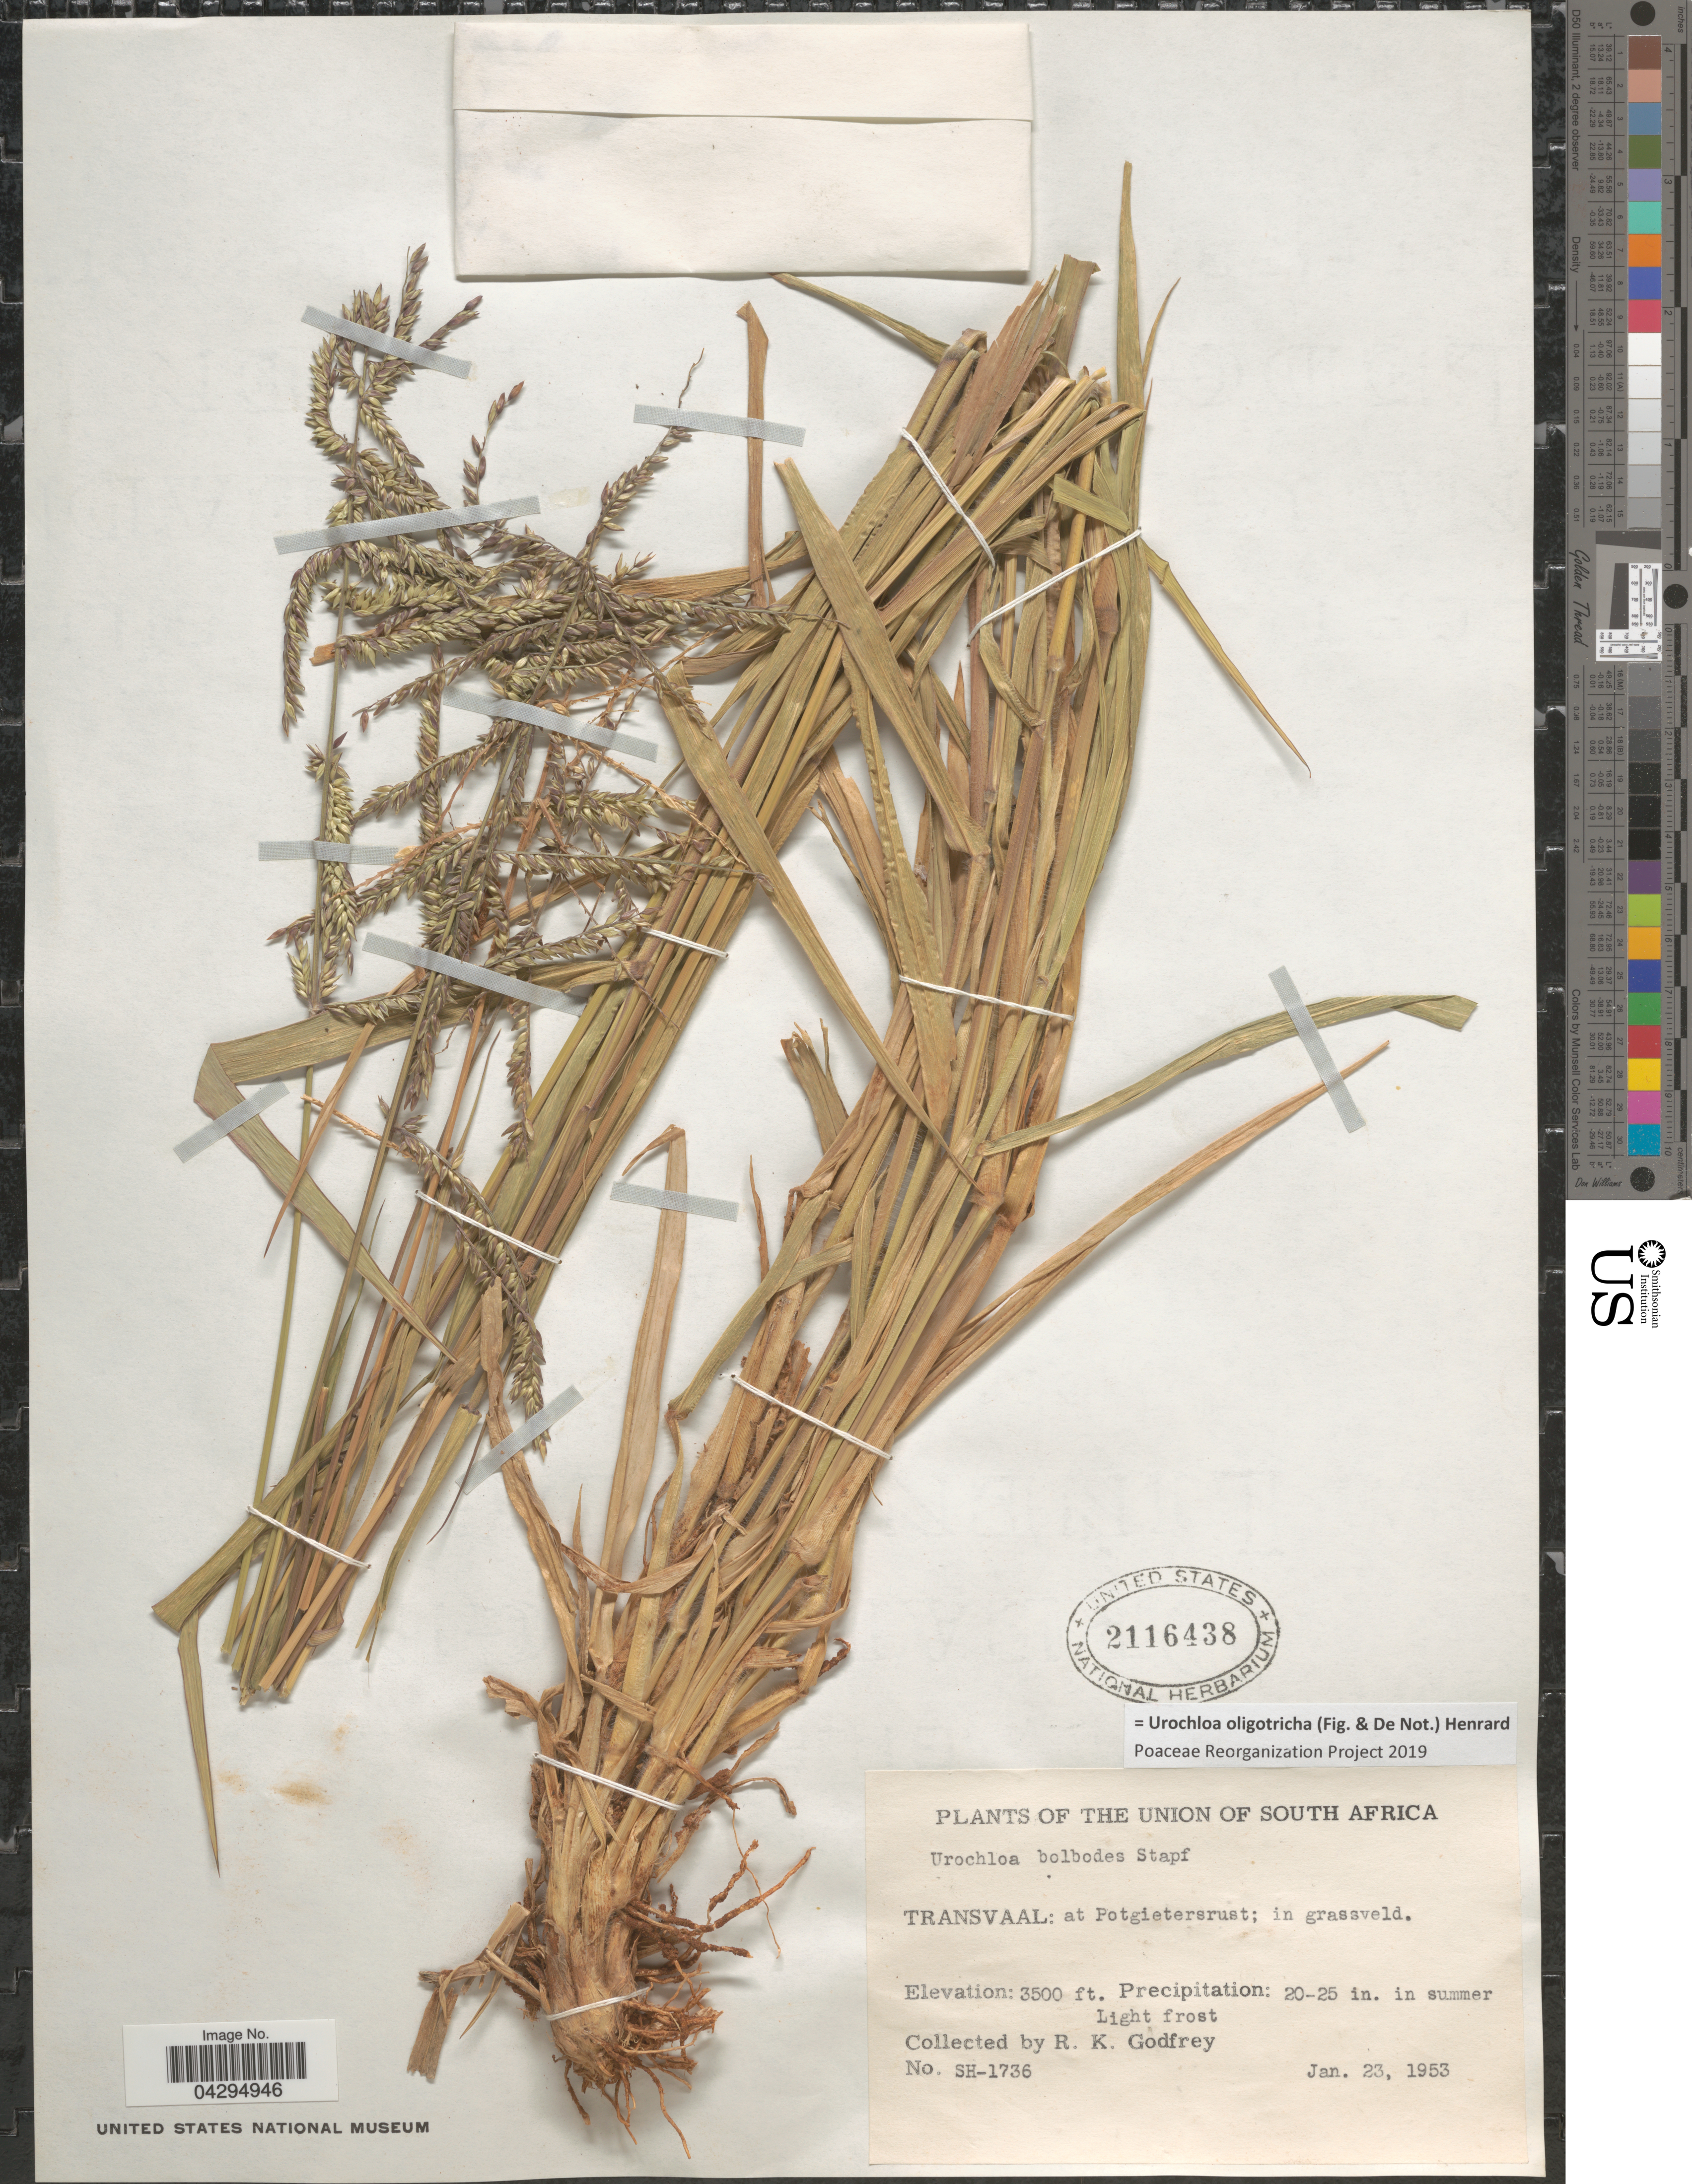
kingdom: Plantae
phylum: Tracheophyta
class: Liliopsida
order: Poales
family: Poaceae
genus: Urochloa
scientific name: Urochloa oligotricha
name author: (Fig. & De Not.) Henr.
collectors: R. K. Godfrey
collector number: SH-1736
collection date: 1953-01-23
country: South Africa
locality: The Union of South Africa. Transvaal: at Potgietersrust.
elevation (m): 1067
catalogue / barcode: US 2116438